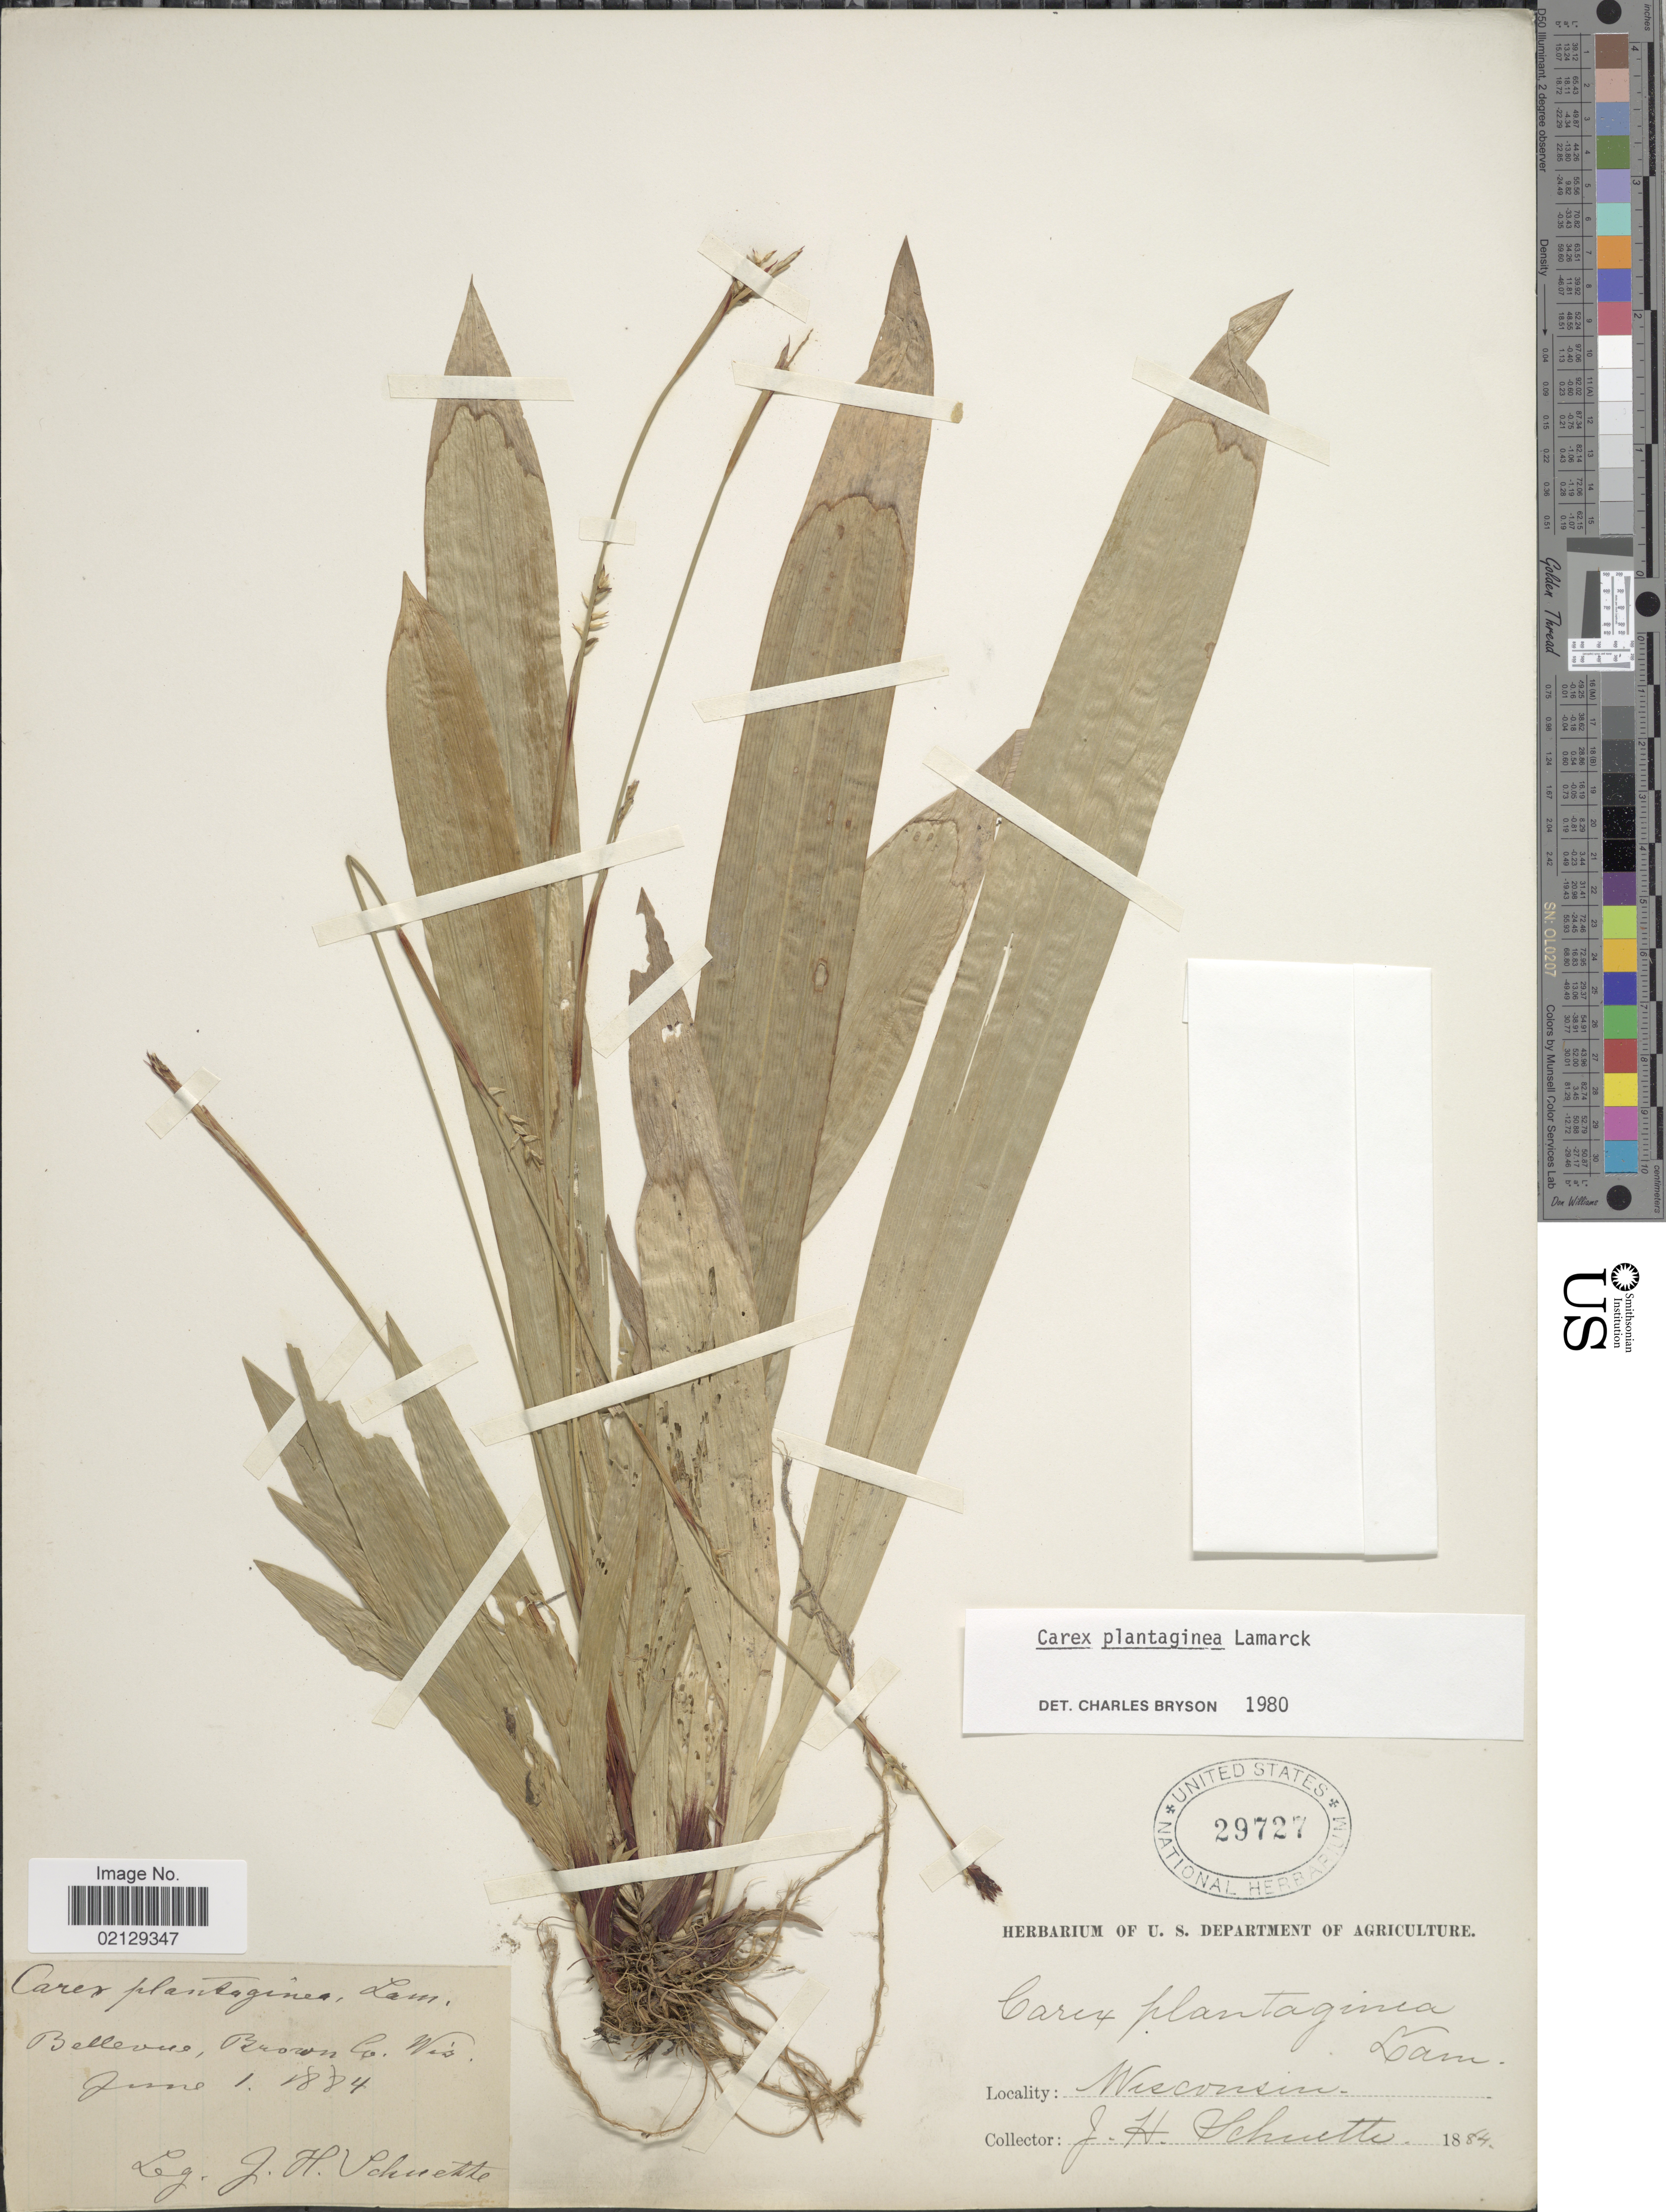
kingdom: Plantae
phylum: Tracheophyta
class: Liliopsida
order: Poales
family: Cyperaceae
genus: Carex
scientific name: Carex plantaginea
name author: Lam.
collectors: J. H. Schuette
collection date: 1884-06-01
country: United States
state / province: Wisconsin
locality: Bellevue, Brown Co.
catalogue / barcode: US 29727